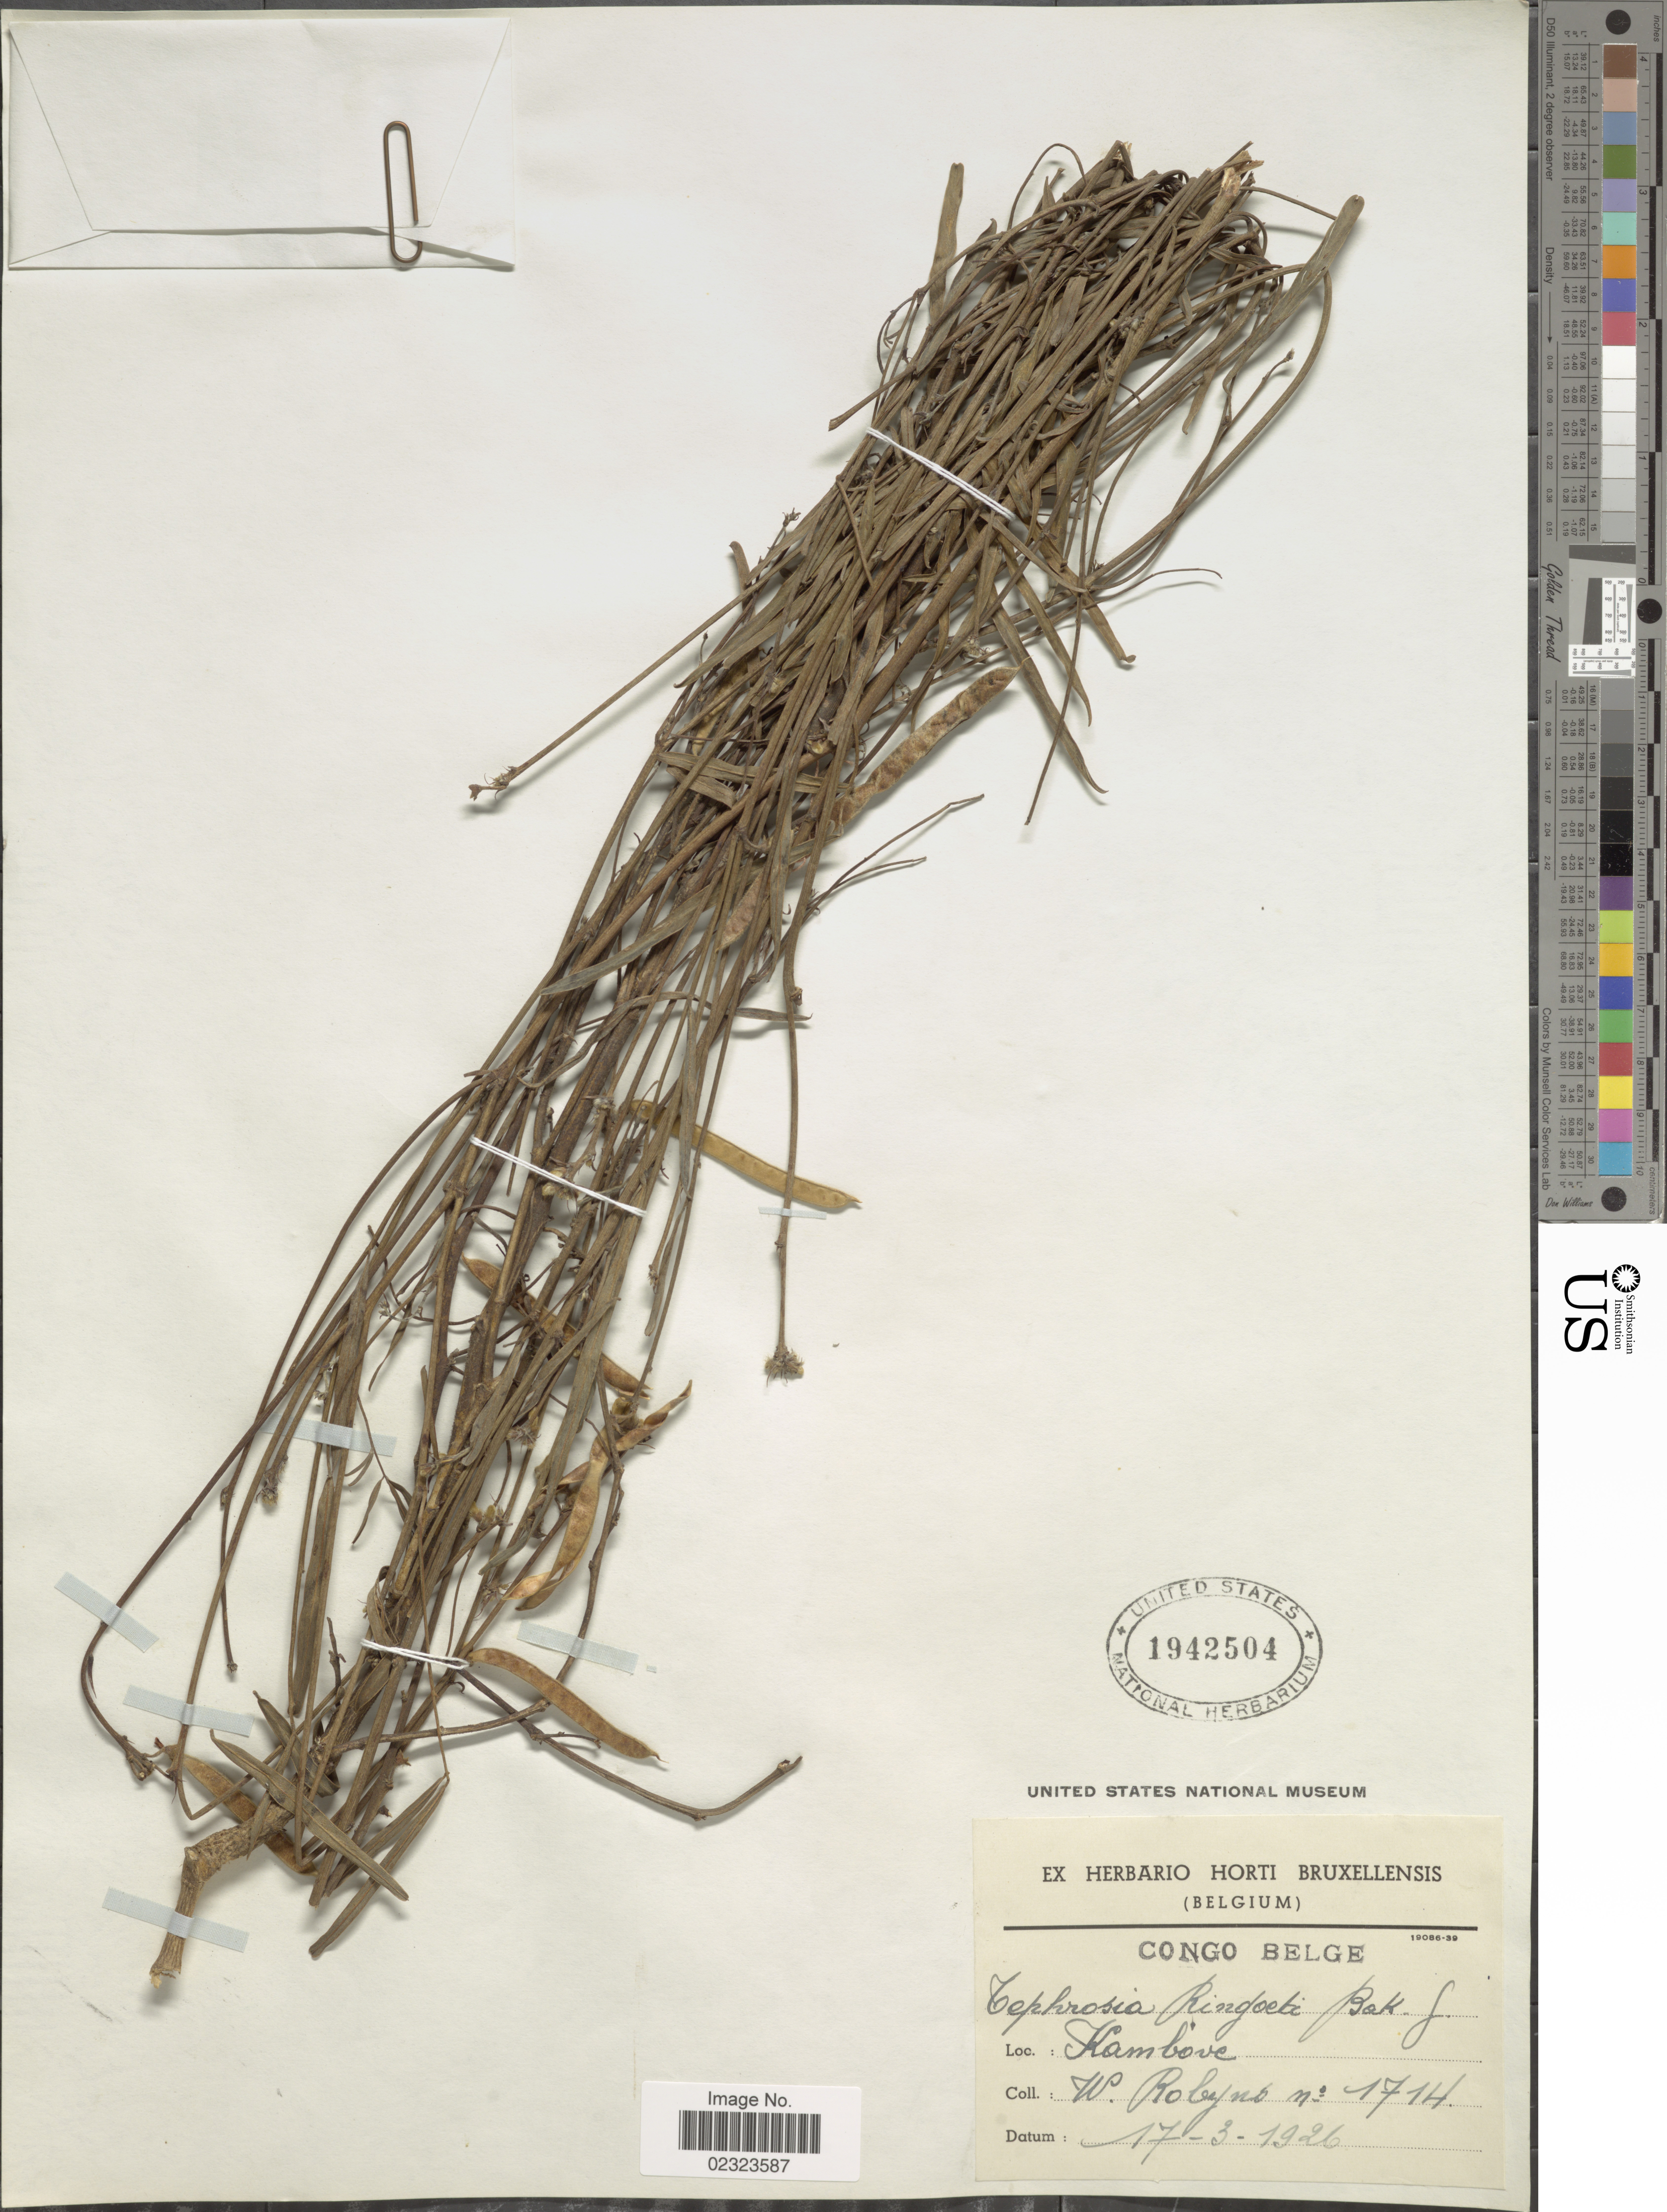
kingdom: Plantae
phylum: Tracheophyta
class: Magnoliopsida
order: Fabales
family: Fabaceae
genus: Tephrosia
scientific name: Tephrosia longipes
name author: Meisn.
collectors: W. Robyns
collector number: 1714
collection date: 1926-03-17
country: Congo, Democratic Republic of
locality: Congo Belge, Kambove.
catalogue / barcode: US 1942504